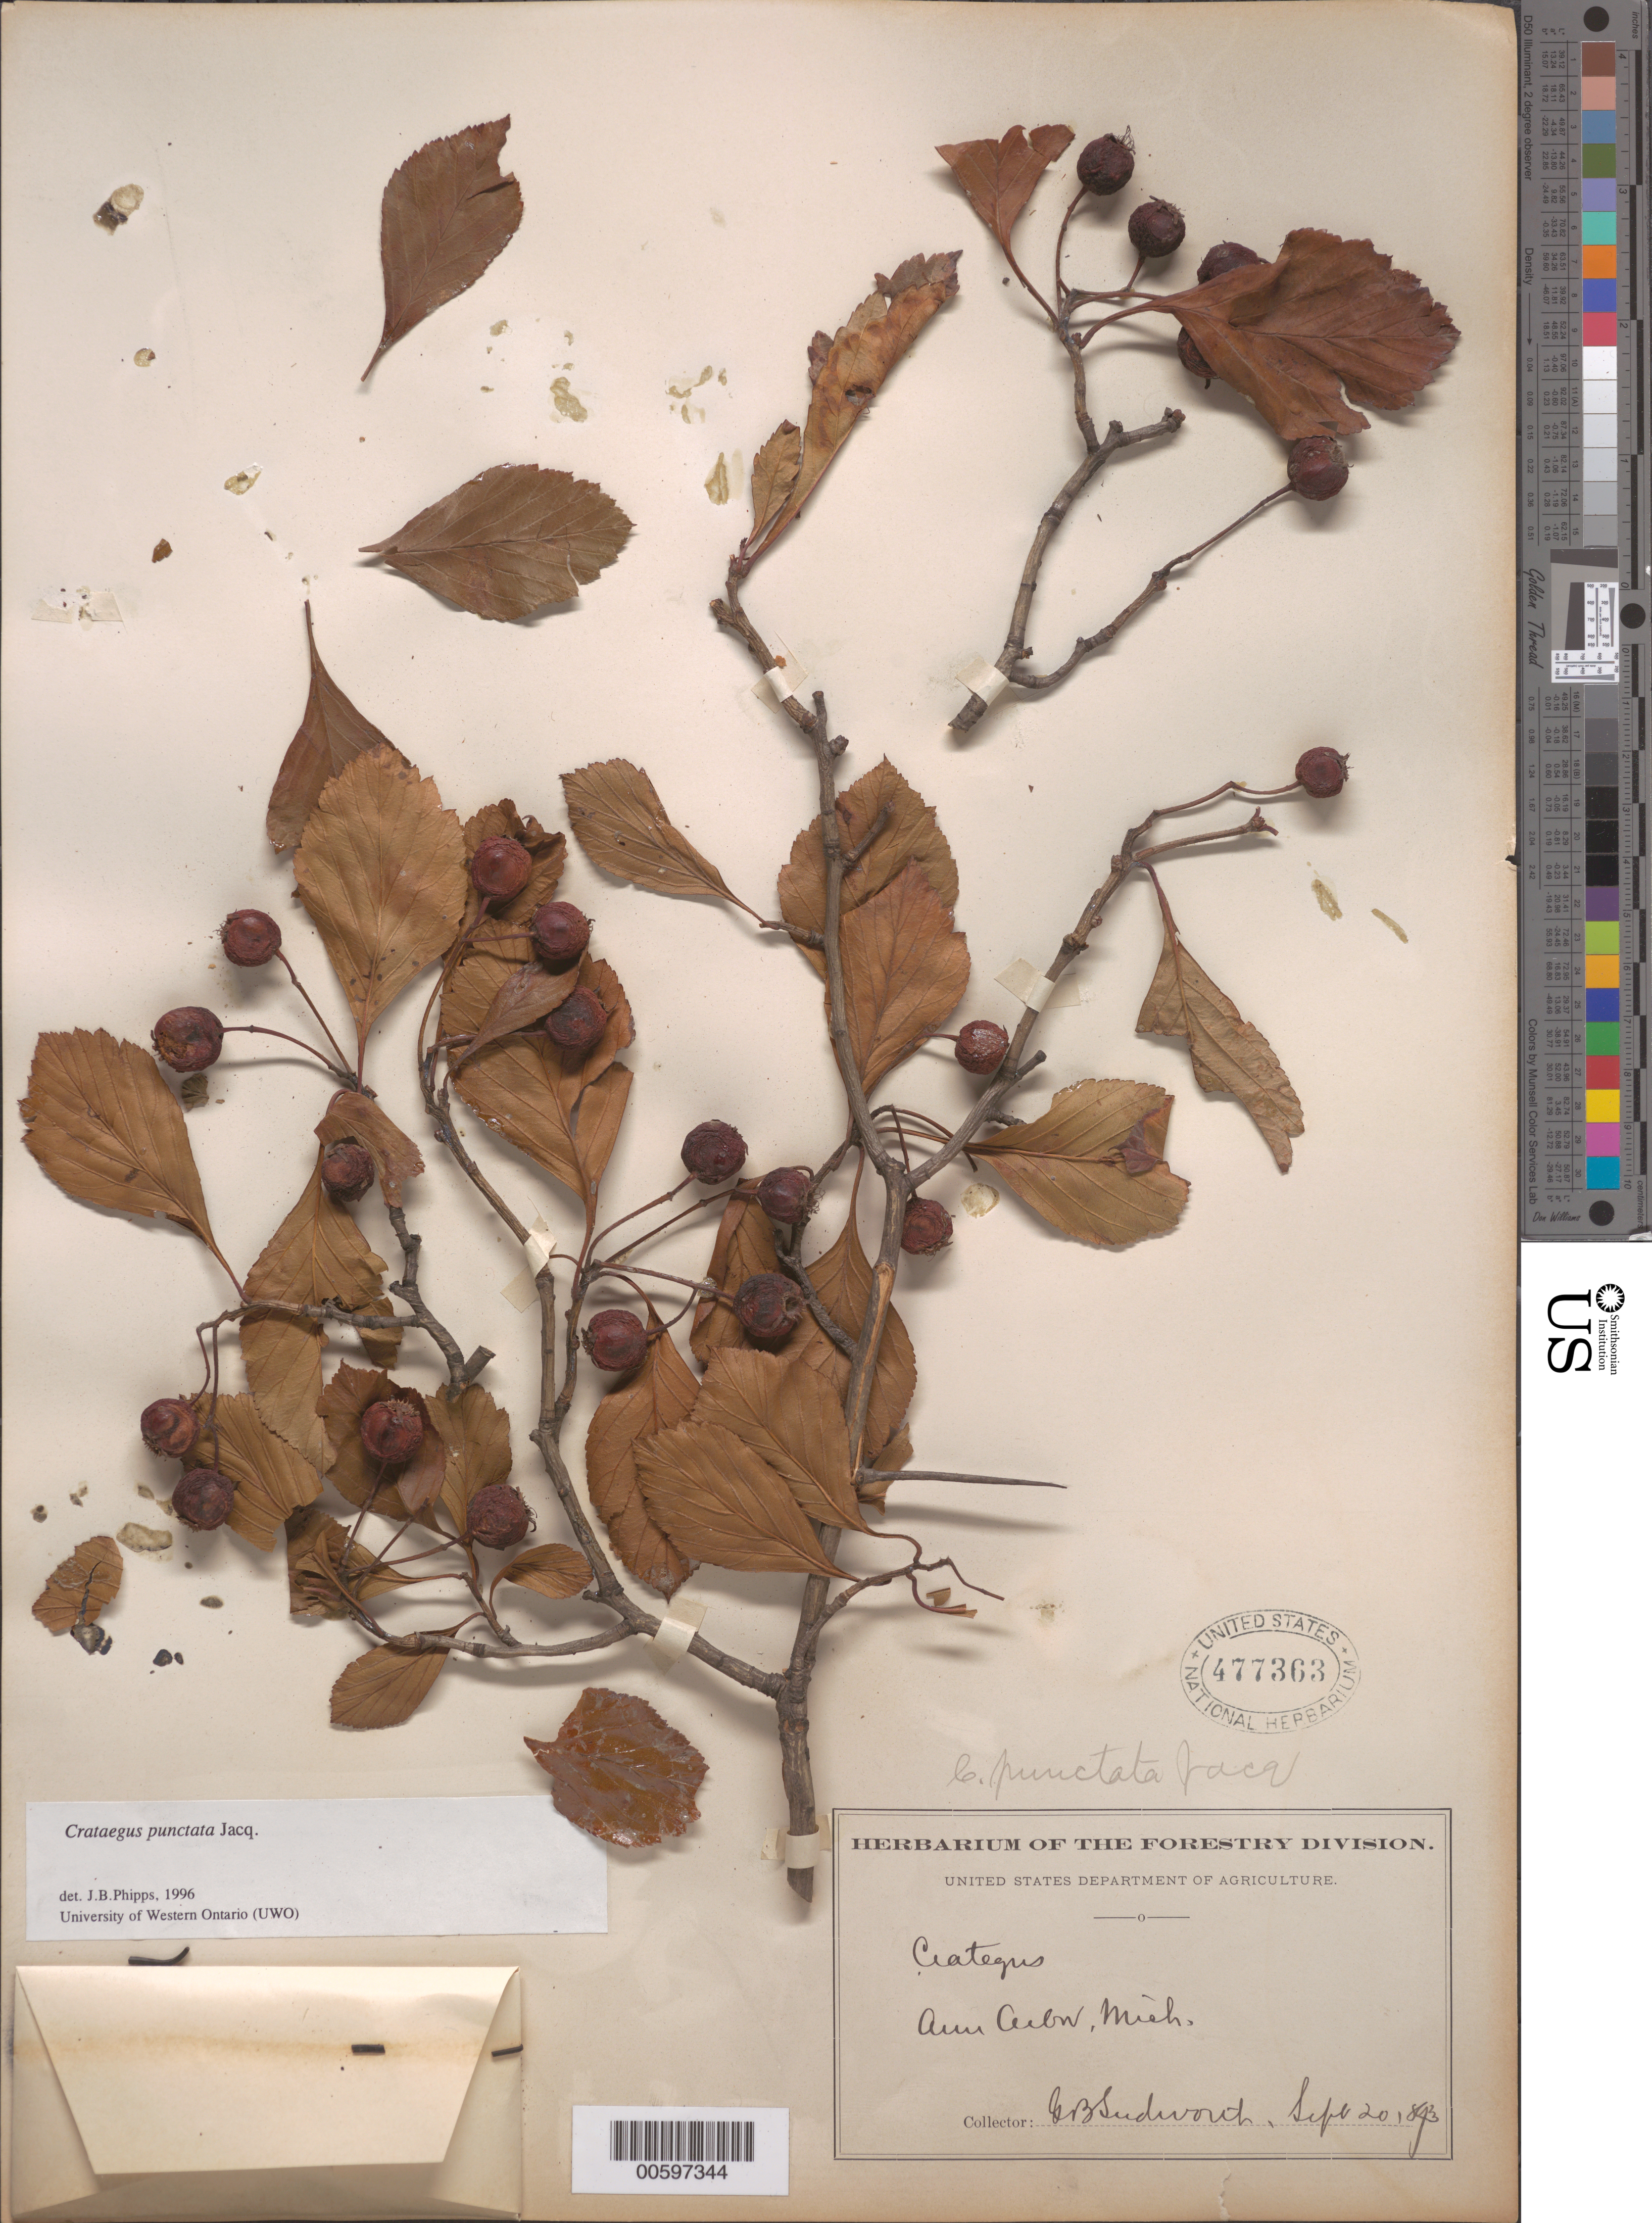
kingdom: Plantae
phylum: Tracheophyta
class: Magnoliopsida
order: Rosales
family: Rosaceae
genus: Crataegus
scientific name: Crataegus punctata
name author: Jacq.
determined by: Phipps, James B., (UWO), University of Western Ontario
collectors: G. B. Sudworth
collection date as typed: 20 Sep 1893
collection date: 1893-09-20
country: United States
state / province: Michigan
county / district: Washtenaw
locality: Ann Arbor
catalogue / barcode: US 477363